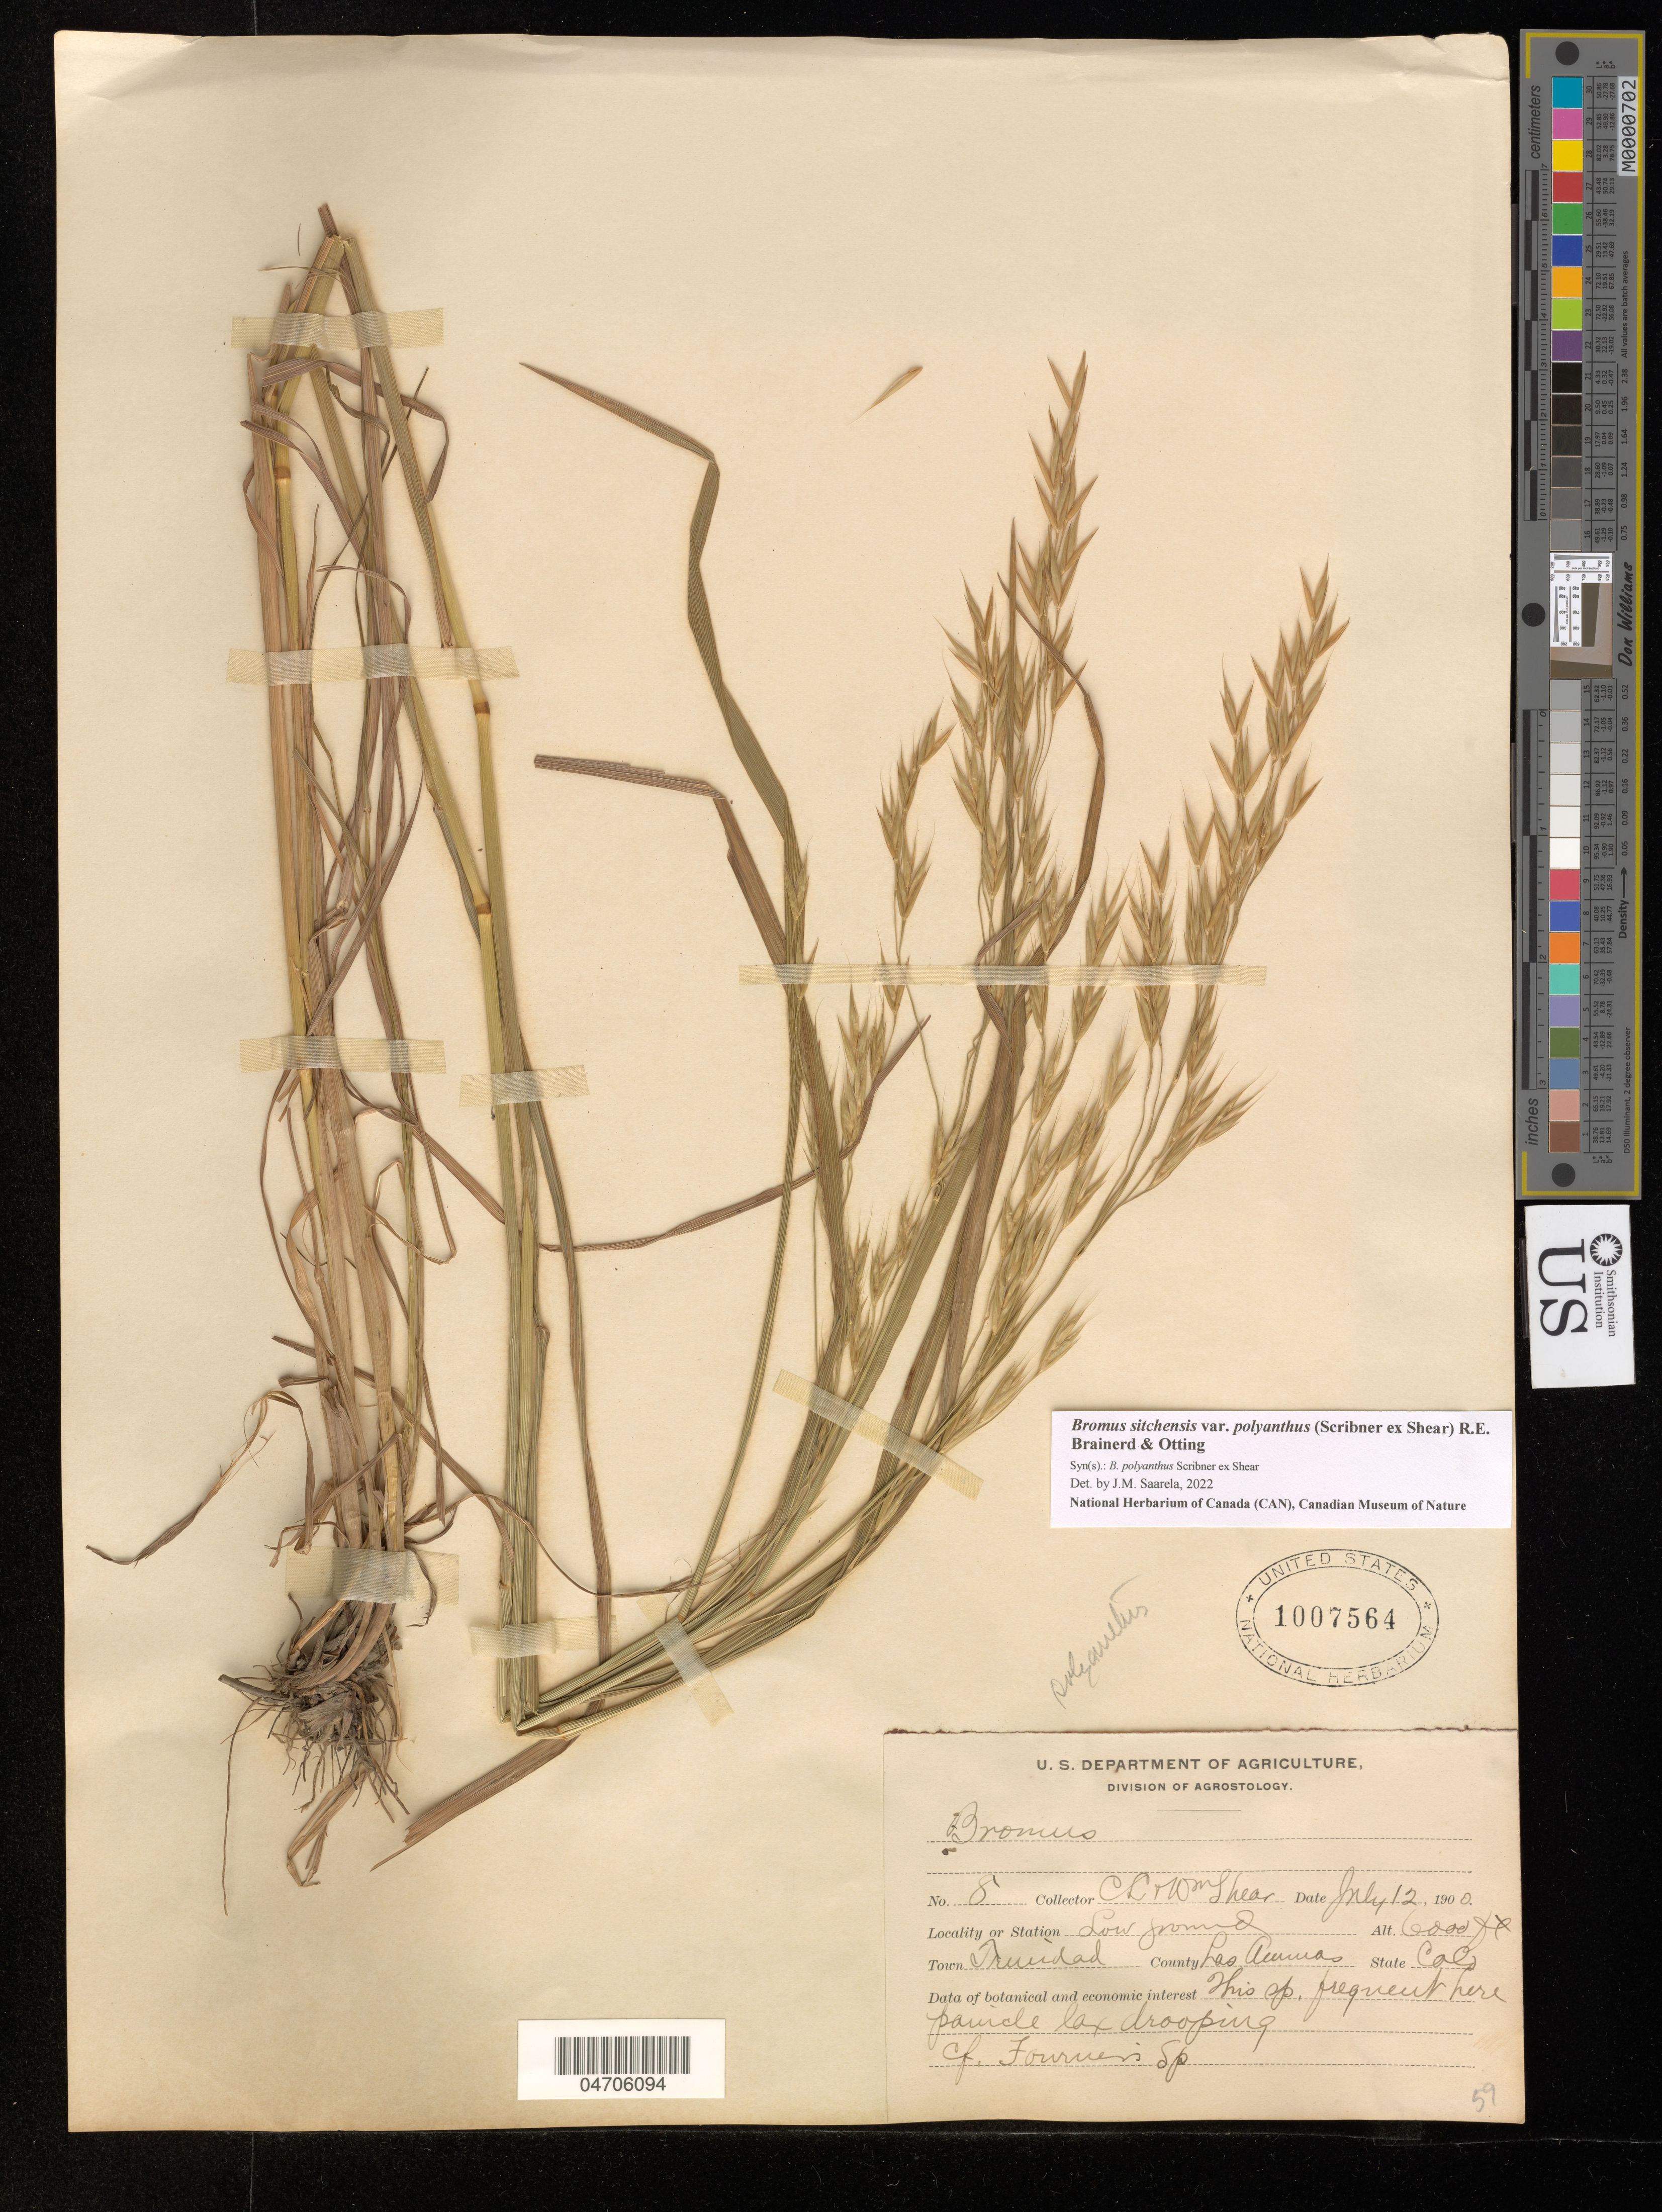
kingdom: Plantae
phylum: Tracheophyta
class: Liliopsida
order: Poales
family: Poaceae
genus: Bromus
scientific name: Bromus sitchensis var. polyanthus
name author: (Scribn. ex Shear) R.E. Brainerd & Otting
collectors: C. L. Shear & W. Shear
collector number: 8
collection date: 1900-07-12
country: United States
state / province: California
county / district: Trinity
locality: Town Trinidad. County Los Amamas.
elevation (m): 1829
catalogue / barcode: US 1007564